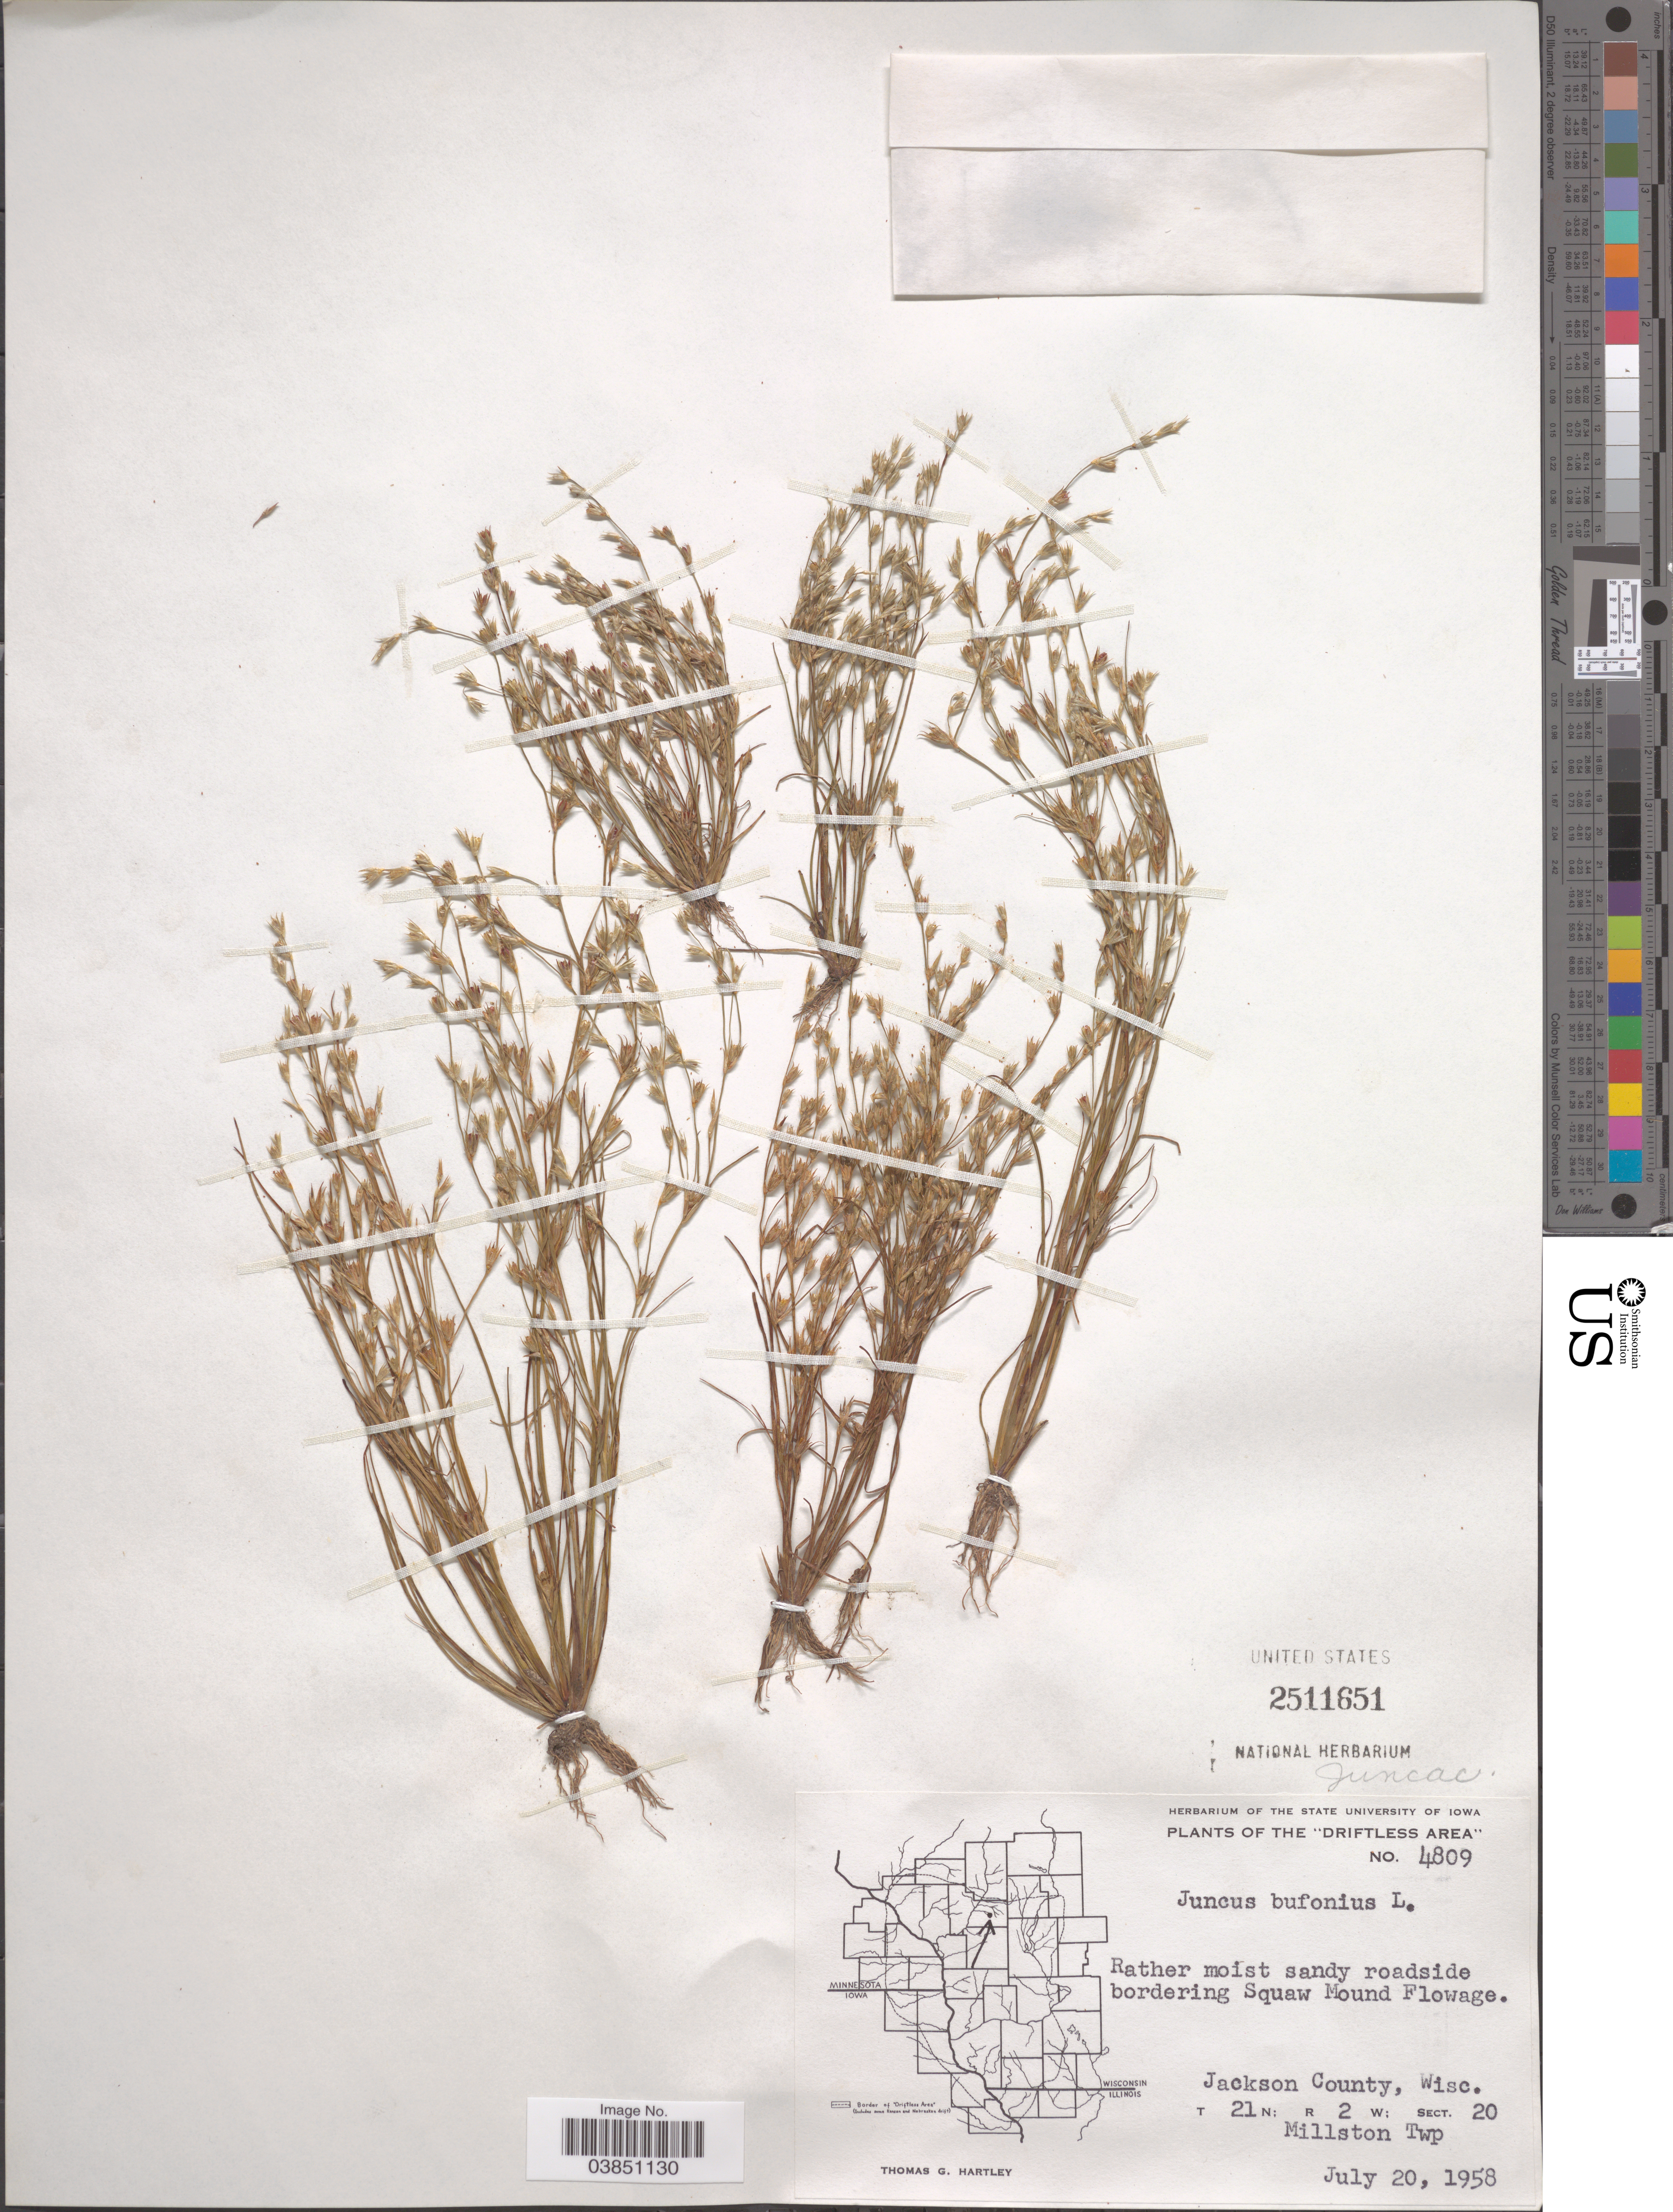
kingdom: Plantae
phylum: Tracheophyta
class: Liliopsida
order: Poales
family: Juncaceae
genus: Juncus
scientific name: Juncus bufonius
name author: L.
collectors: T. G. Hartley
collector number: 4809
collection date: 1958-07-20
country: United States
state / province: Wisconsin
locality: The "Driftless Area". Bordering Squaw Mound Flowage. Jackson County. T 21 N; R 2 W; Sect. 20. Millston Twp.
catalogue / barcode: US 2511651